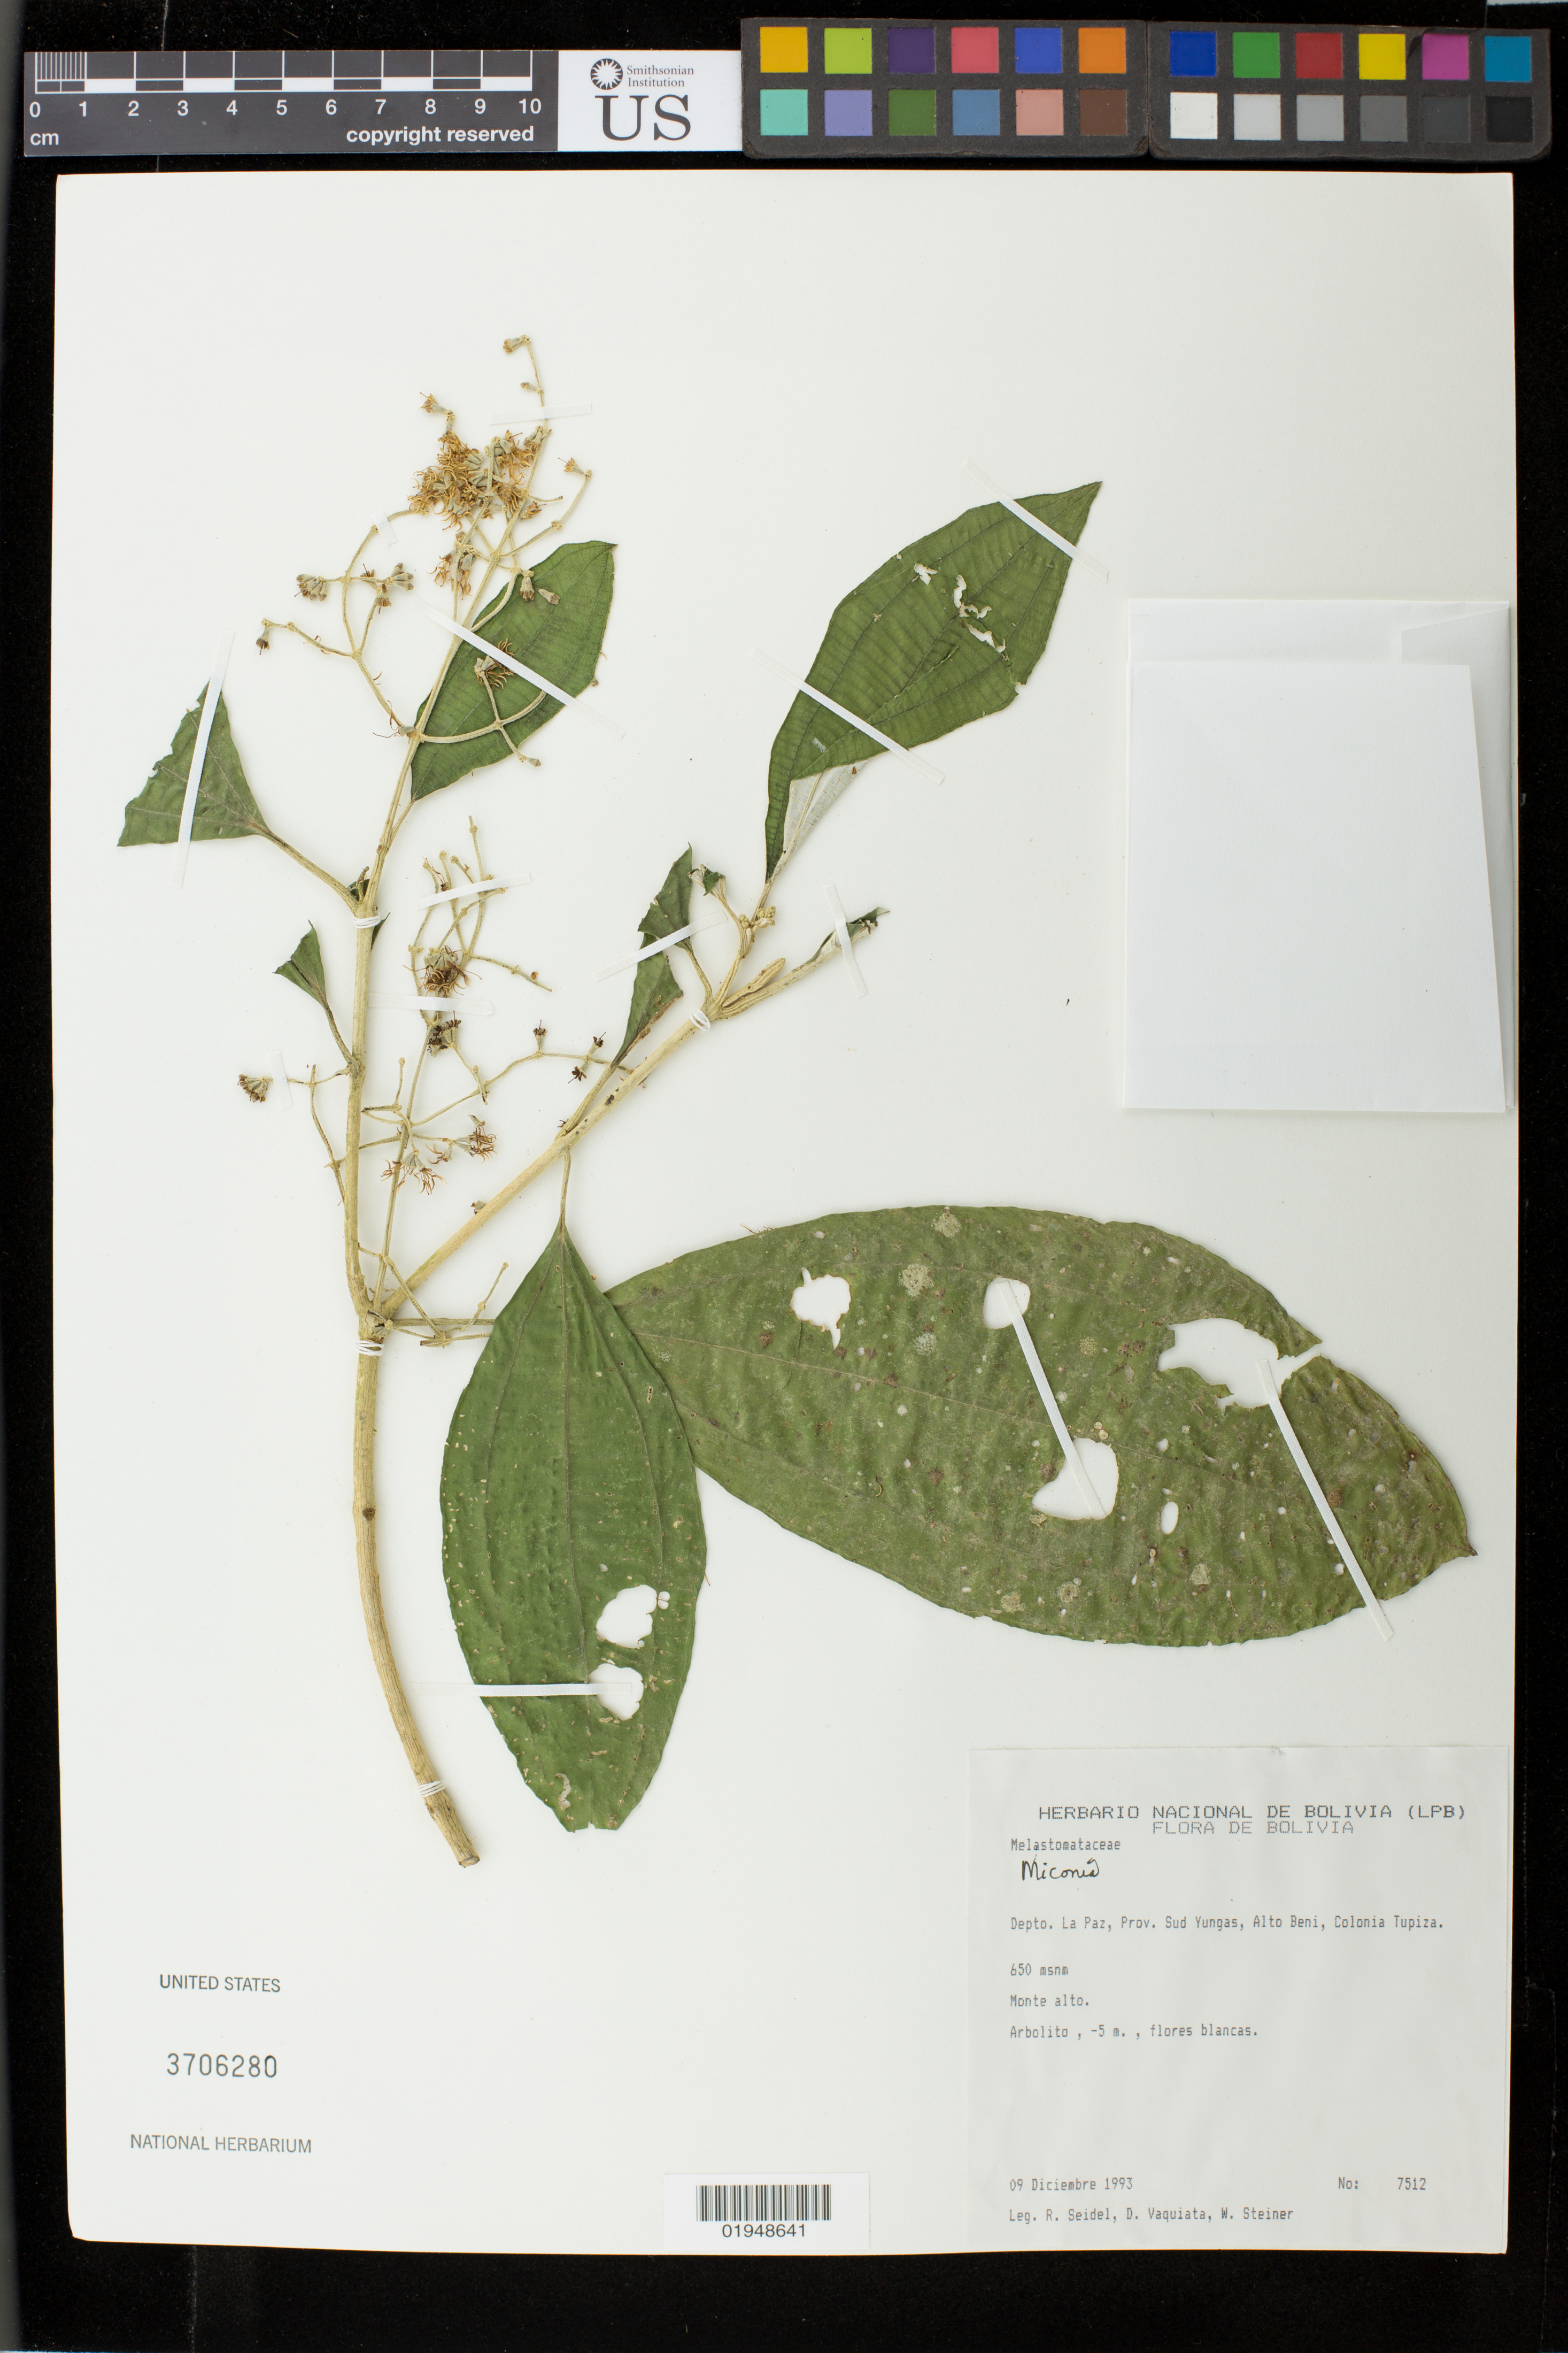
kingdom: Plantae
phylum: Tracheophyta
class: Magnoliopsida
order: Myrtales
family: Melastomataceae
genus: Miconia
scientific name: Miconia sp.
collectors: R. Seidel, D. Vaquiata & W. Steiner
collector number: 7512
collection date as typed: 09 Diciembre 1993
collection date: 1993-12-09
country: Bolivia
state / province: La Paz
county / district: Sud Yungas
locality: Alto Beni, Colonia Tupiza.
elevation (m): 650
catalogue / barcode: US 3706280